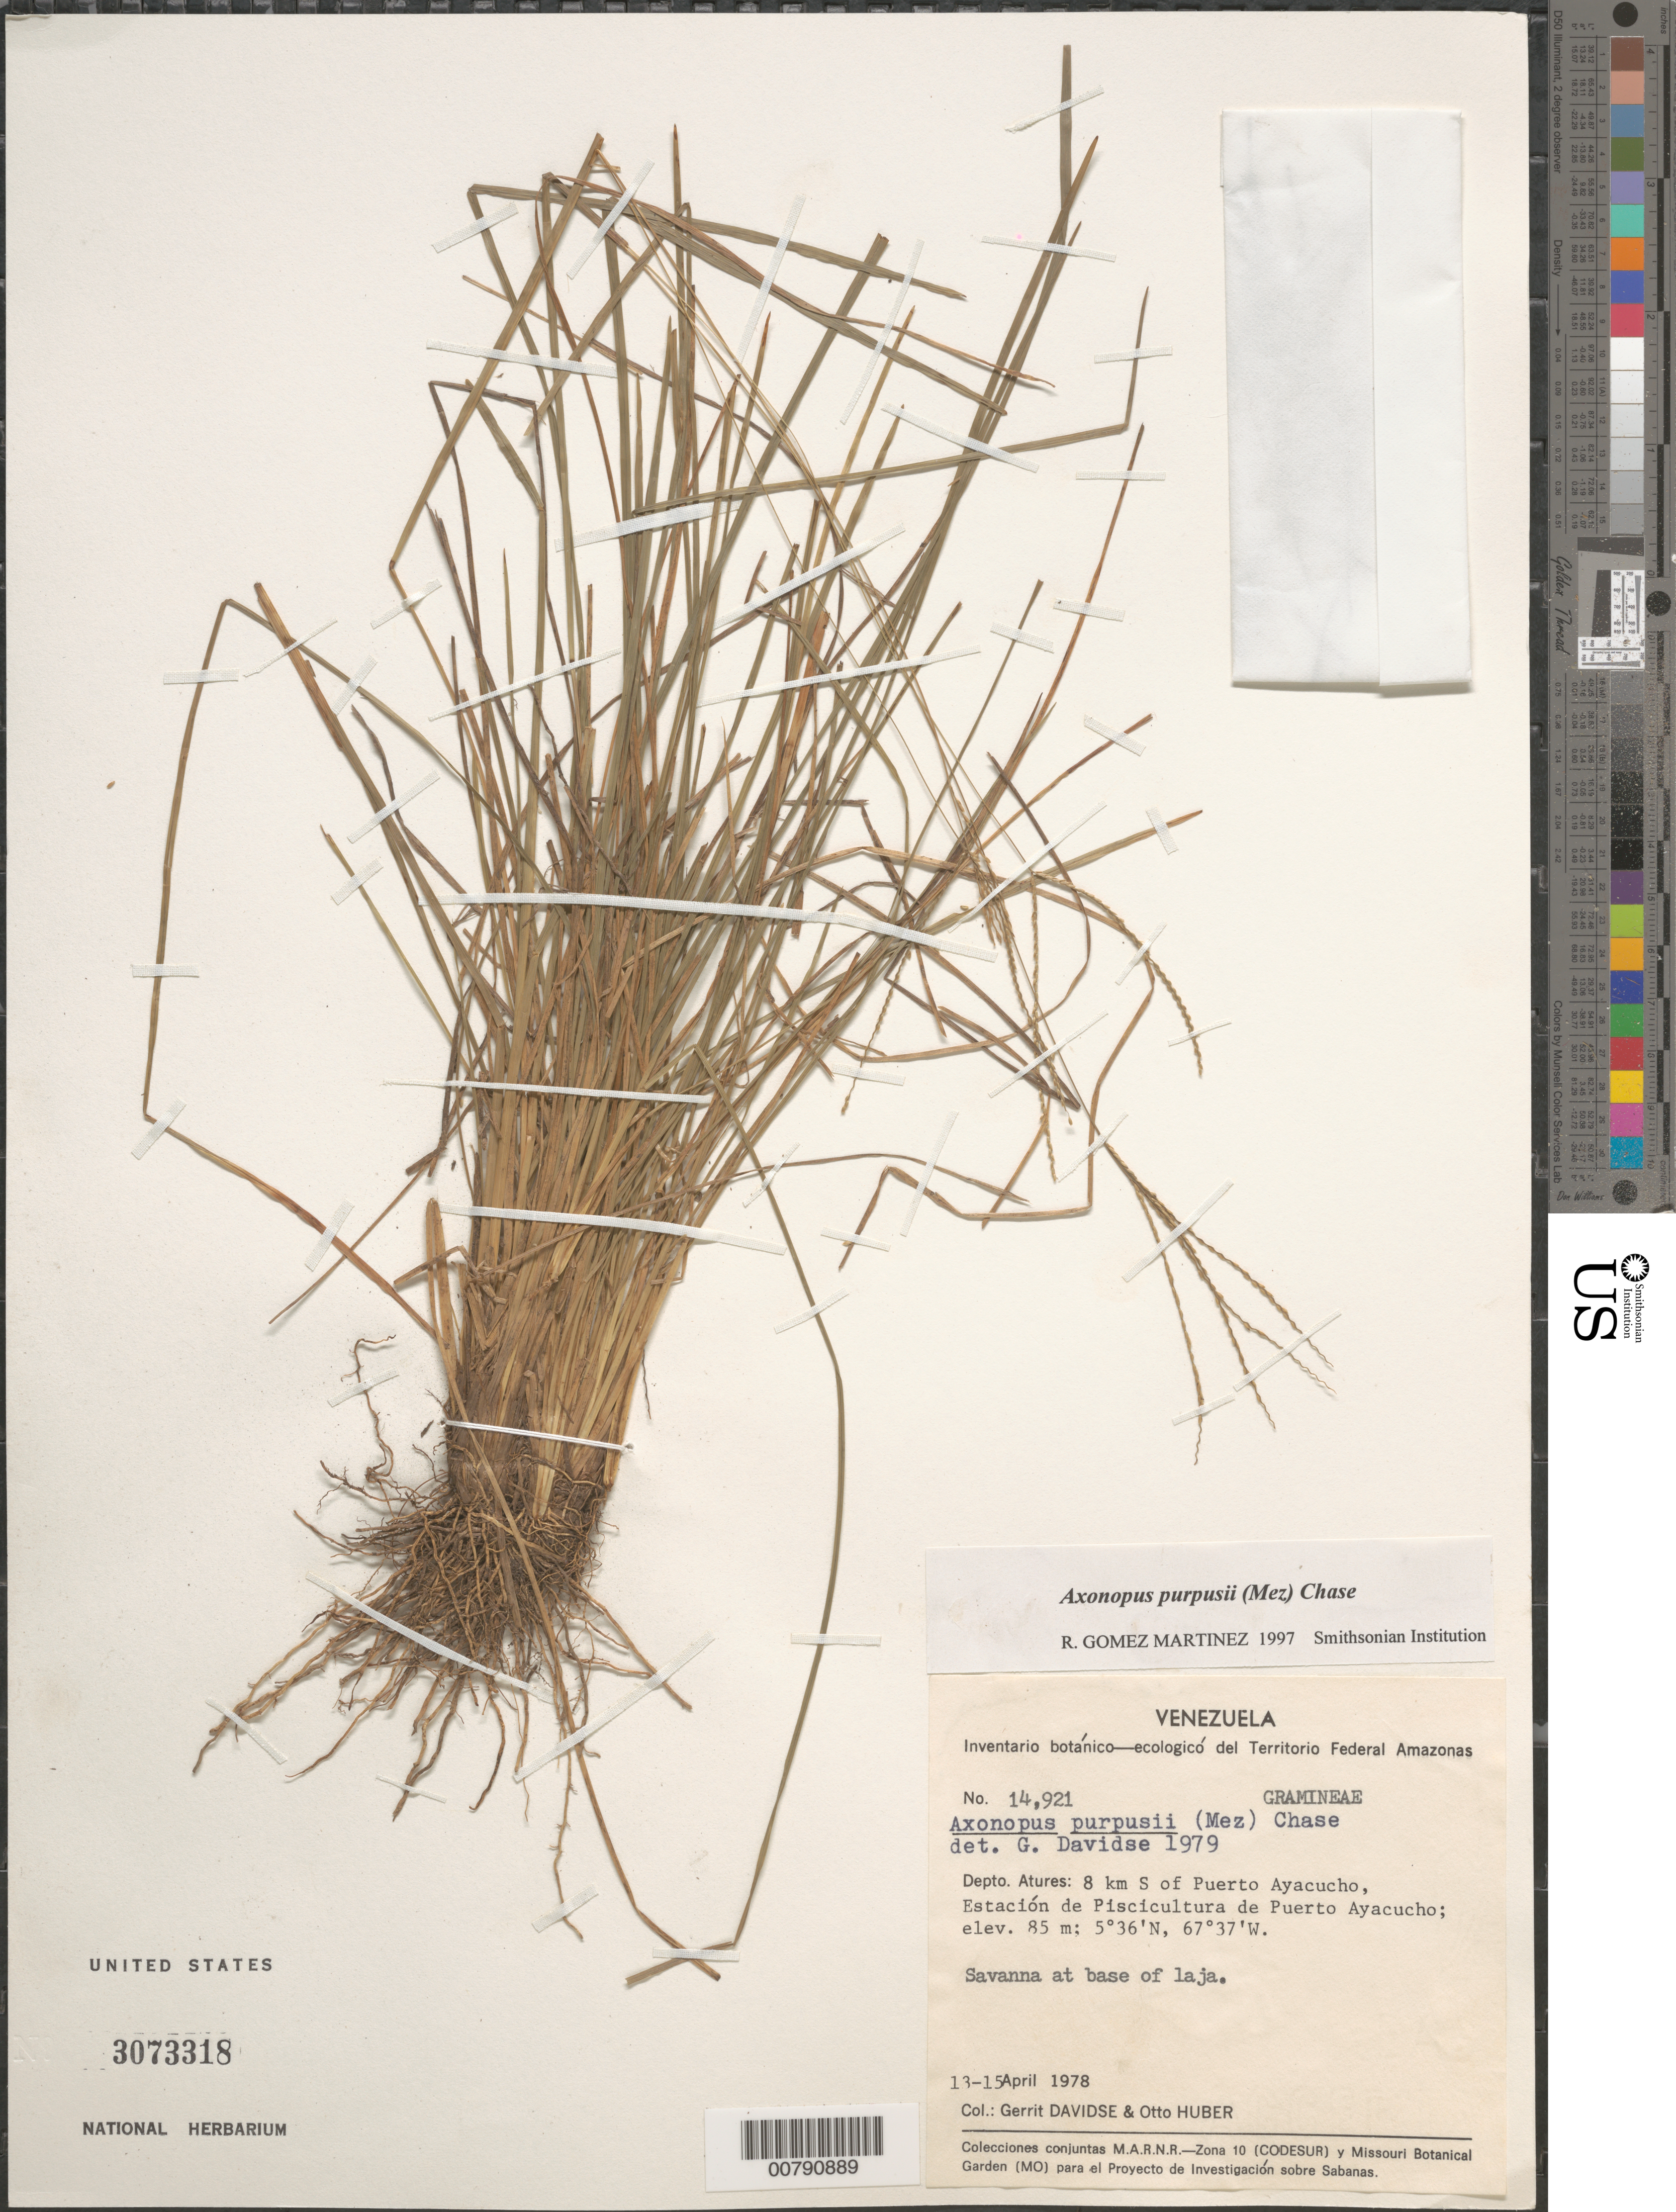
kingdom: Plantae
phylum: Tracheophyta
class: Liliopsida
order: Poales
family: Poaceae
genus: Axonopus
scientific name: Axonopus purpusii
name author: (Mez) Chase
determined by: Gomez Martinez, R.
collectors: G. Davidse & O. Huber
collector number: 14921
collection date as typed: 13-Apr-79 to 15-Apr-79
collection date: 1979-04-13/1979-04-15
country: Venezuela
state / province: Amazonas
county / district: Atures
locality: Puerto Ayacucho, 8 km S of, Estación de Piscicultura de Puerto Ayacucho, Río Orinoco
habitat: Savanna at base of laja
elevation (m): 85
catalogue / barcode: US 3073318